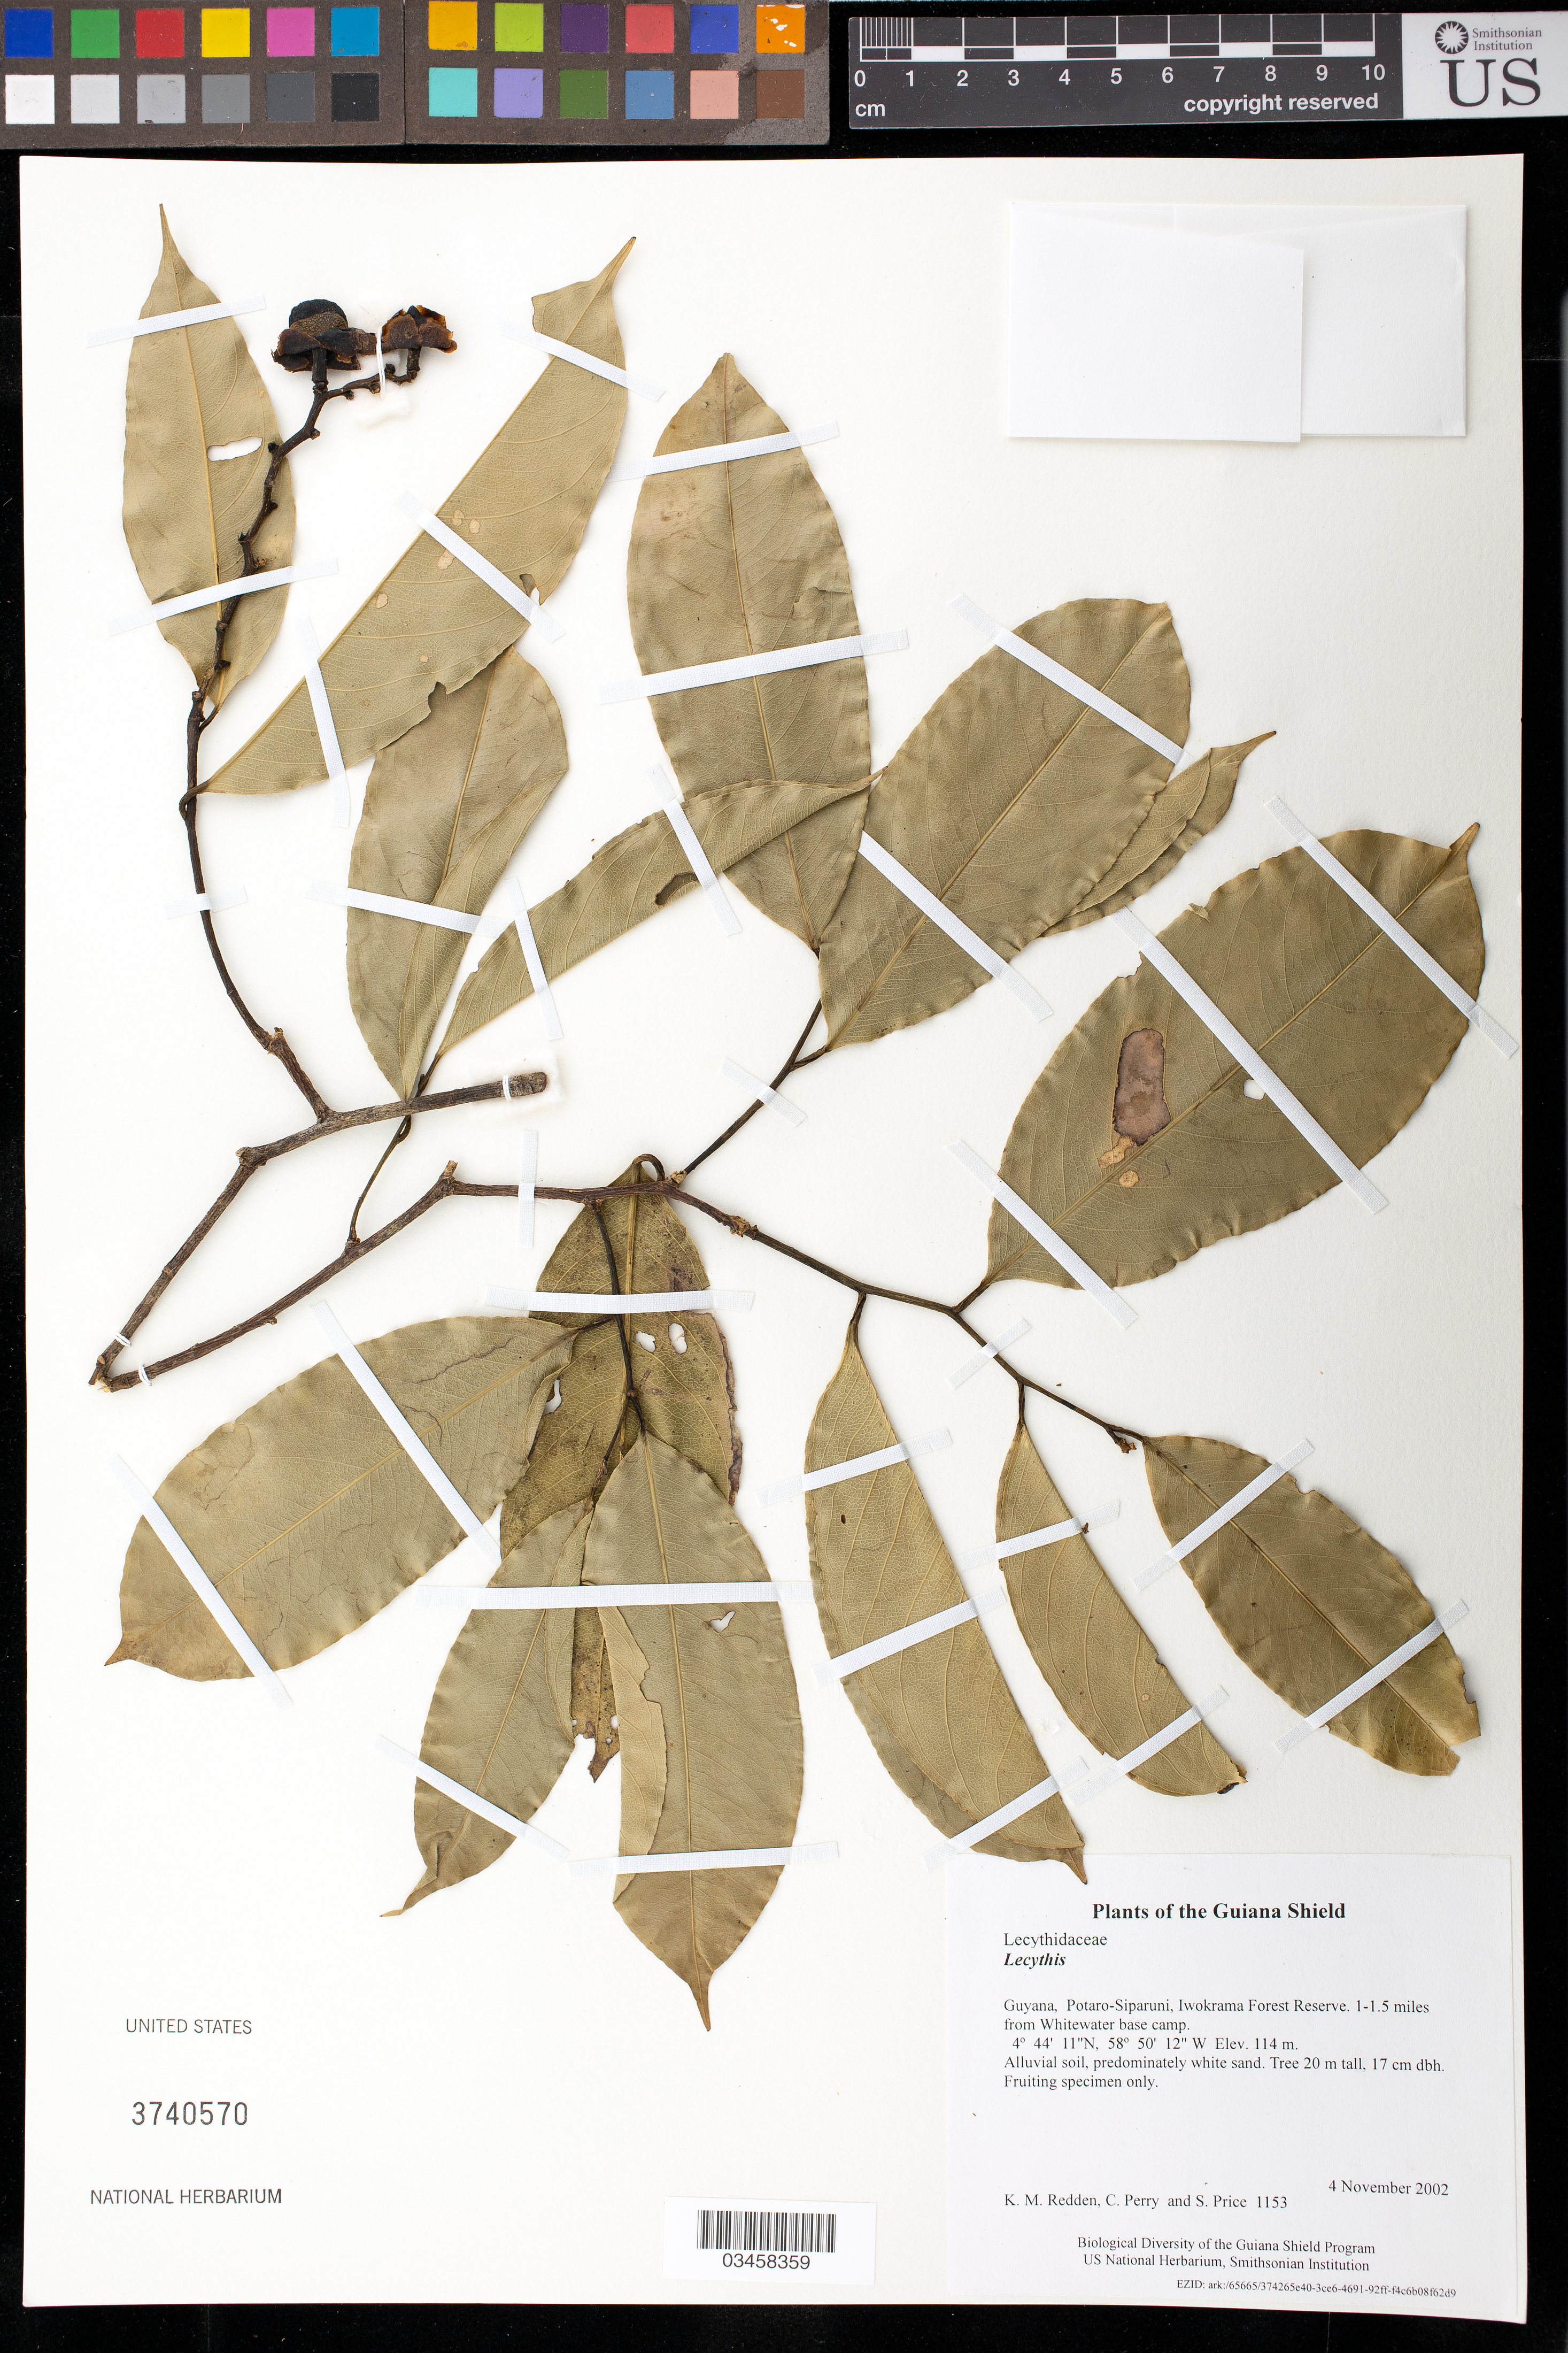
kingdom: Plantae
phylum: Tracheophyta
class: Magnoliopsida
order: Ericales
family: Lecythidaceae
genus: Lecythis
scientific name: Lecythis sp.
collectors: K. M. Redden, C. Perry & S. Price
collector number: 1153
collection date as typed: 4 November 2002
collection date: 2002-11-04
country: Guyana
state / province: Potaro-Siparuni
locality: Iwokrama Forest Reserve. 1-1.5 miles from Whitewater base camp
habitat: Alluvial soil, predominately white sand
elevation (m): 114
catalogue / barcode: US 3740570